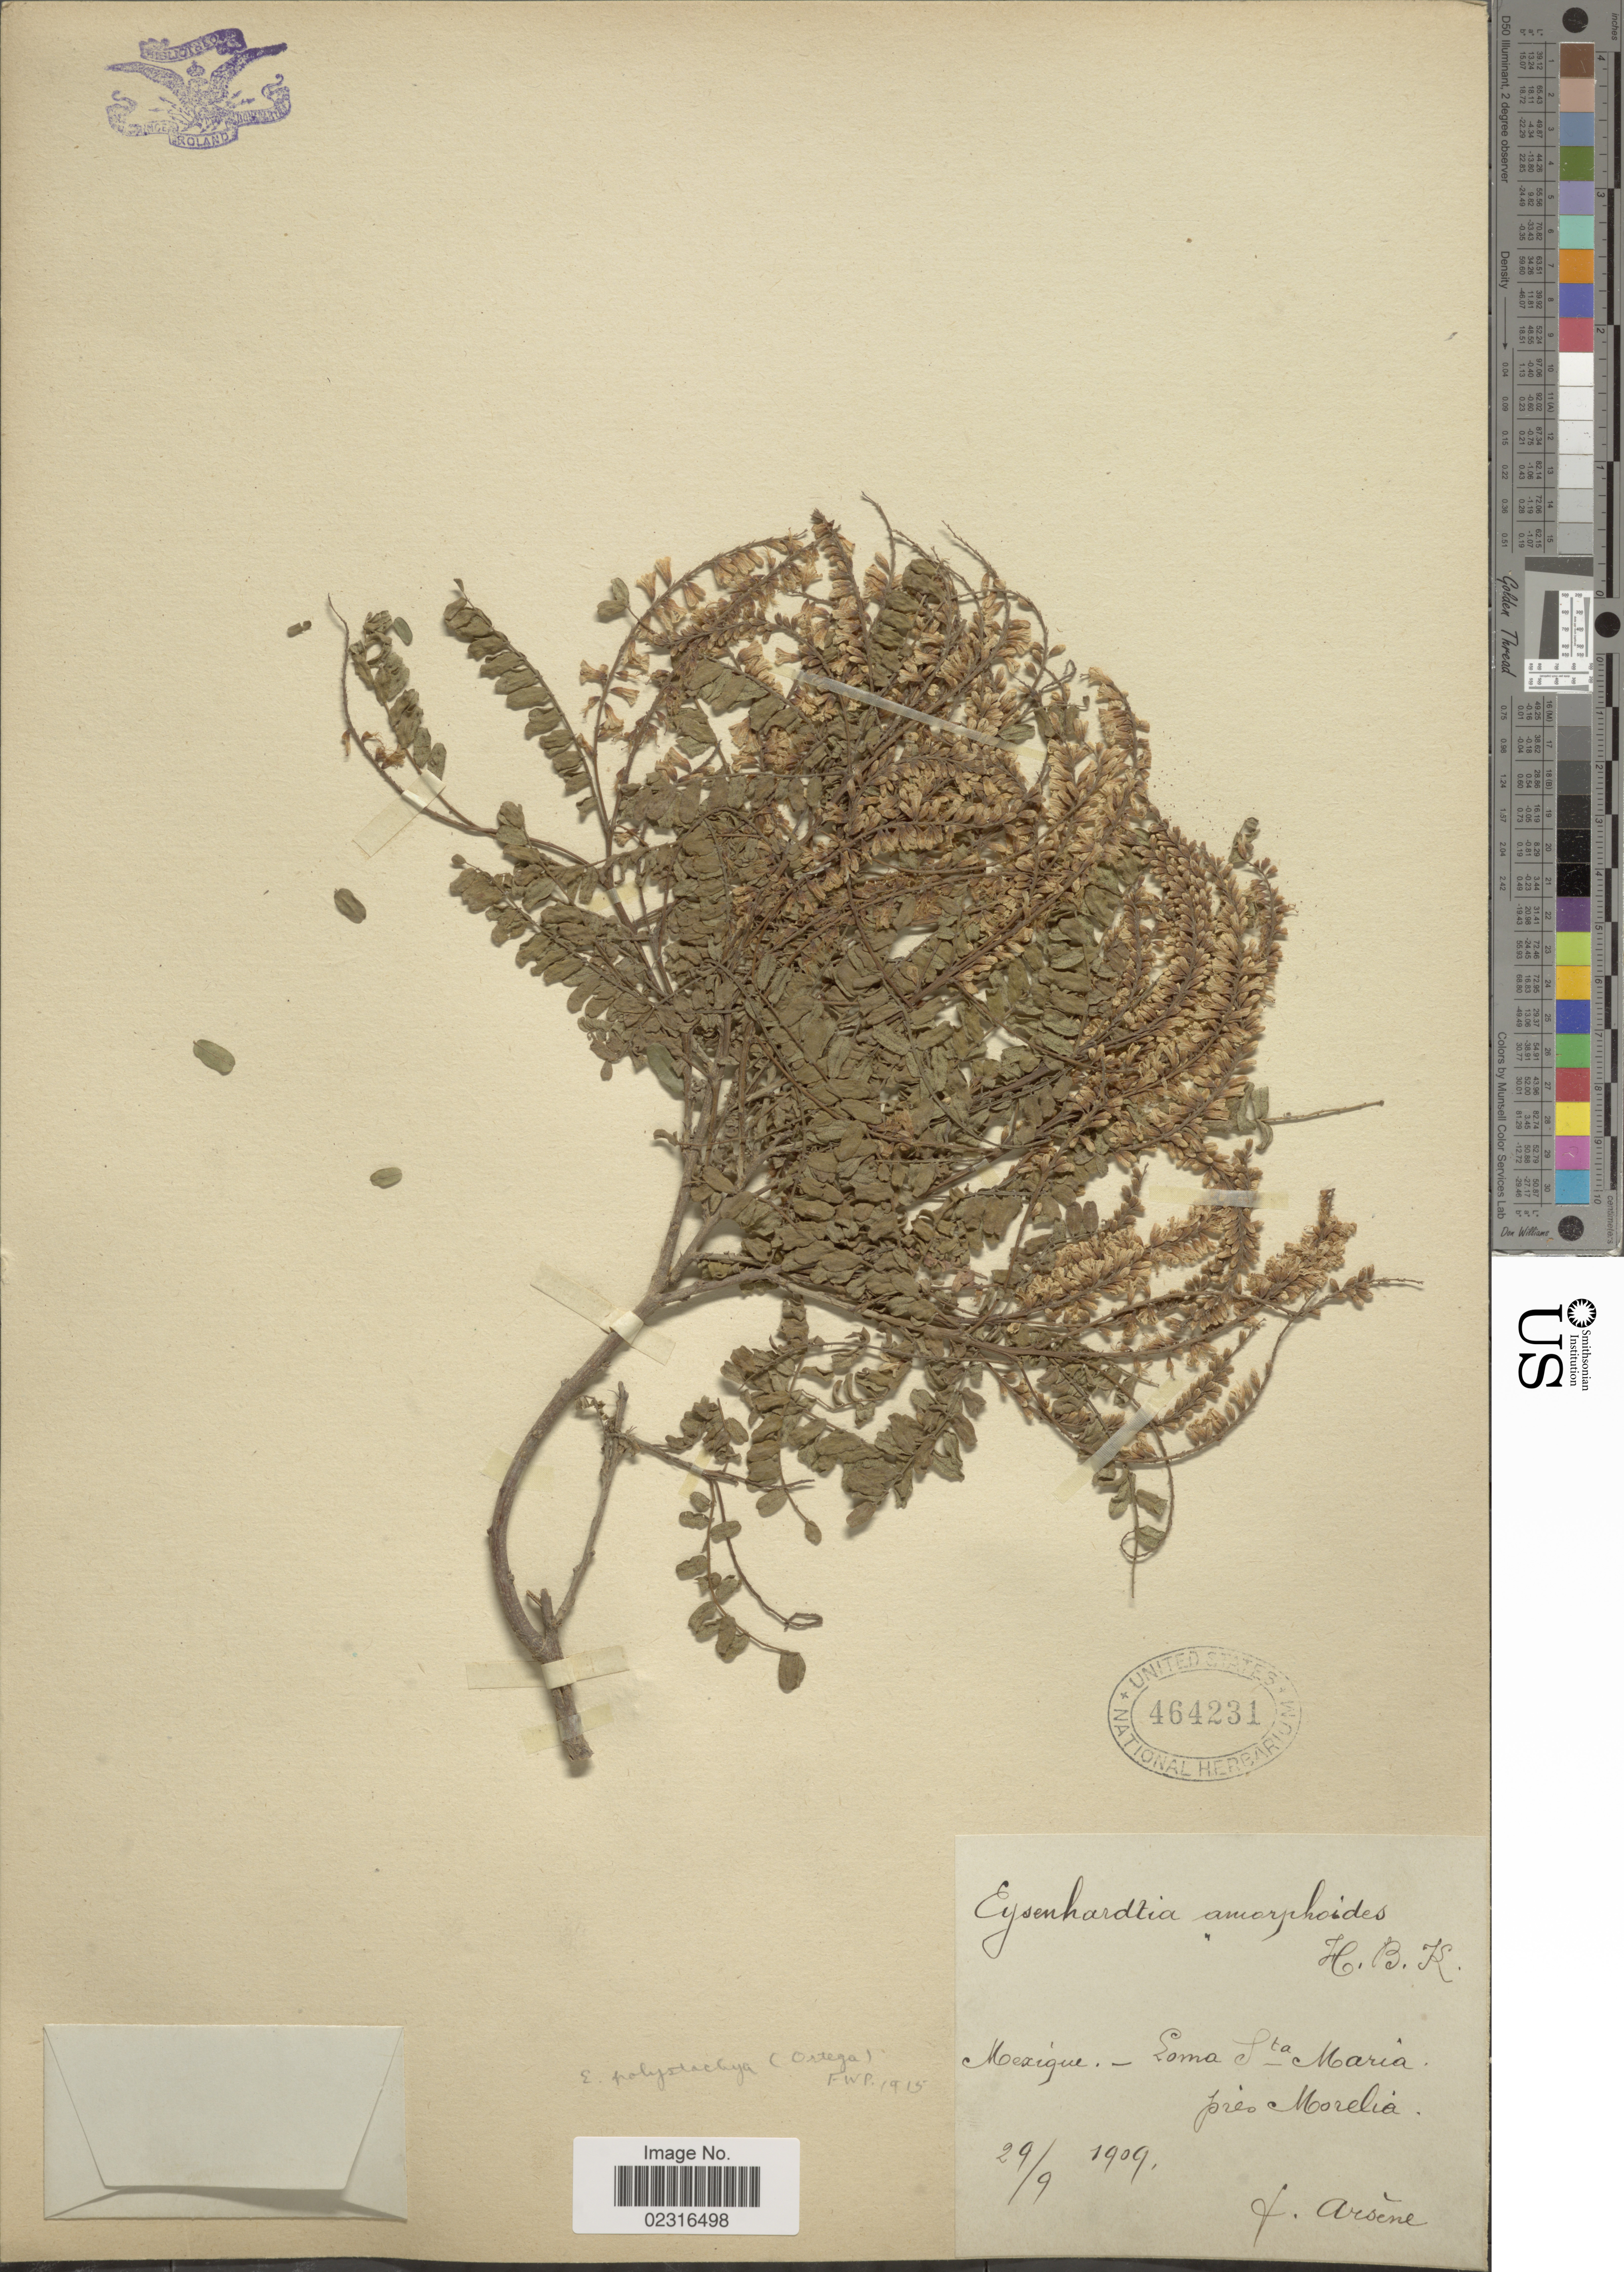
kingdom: Plantae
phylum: Tracheophyta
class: Magnoliopsida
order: Fabales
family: Fabaceae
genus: Eysenhardtia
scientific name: Eysenhardtia polystachya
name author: (Ortega) Sarg.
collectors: F. Arsène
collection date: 1909-09-29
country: Mexico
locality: Mexique, Loma Sta Maria, pres Morelia.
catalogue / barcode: US 464231